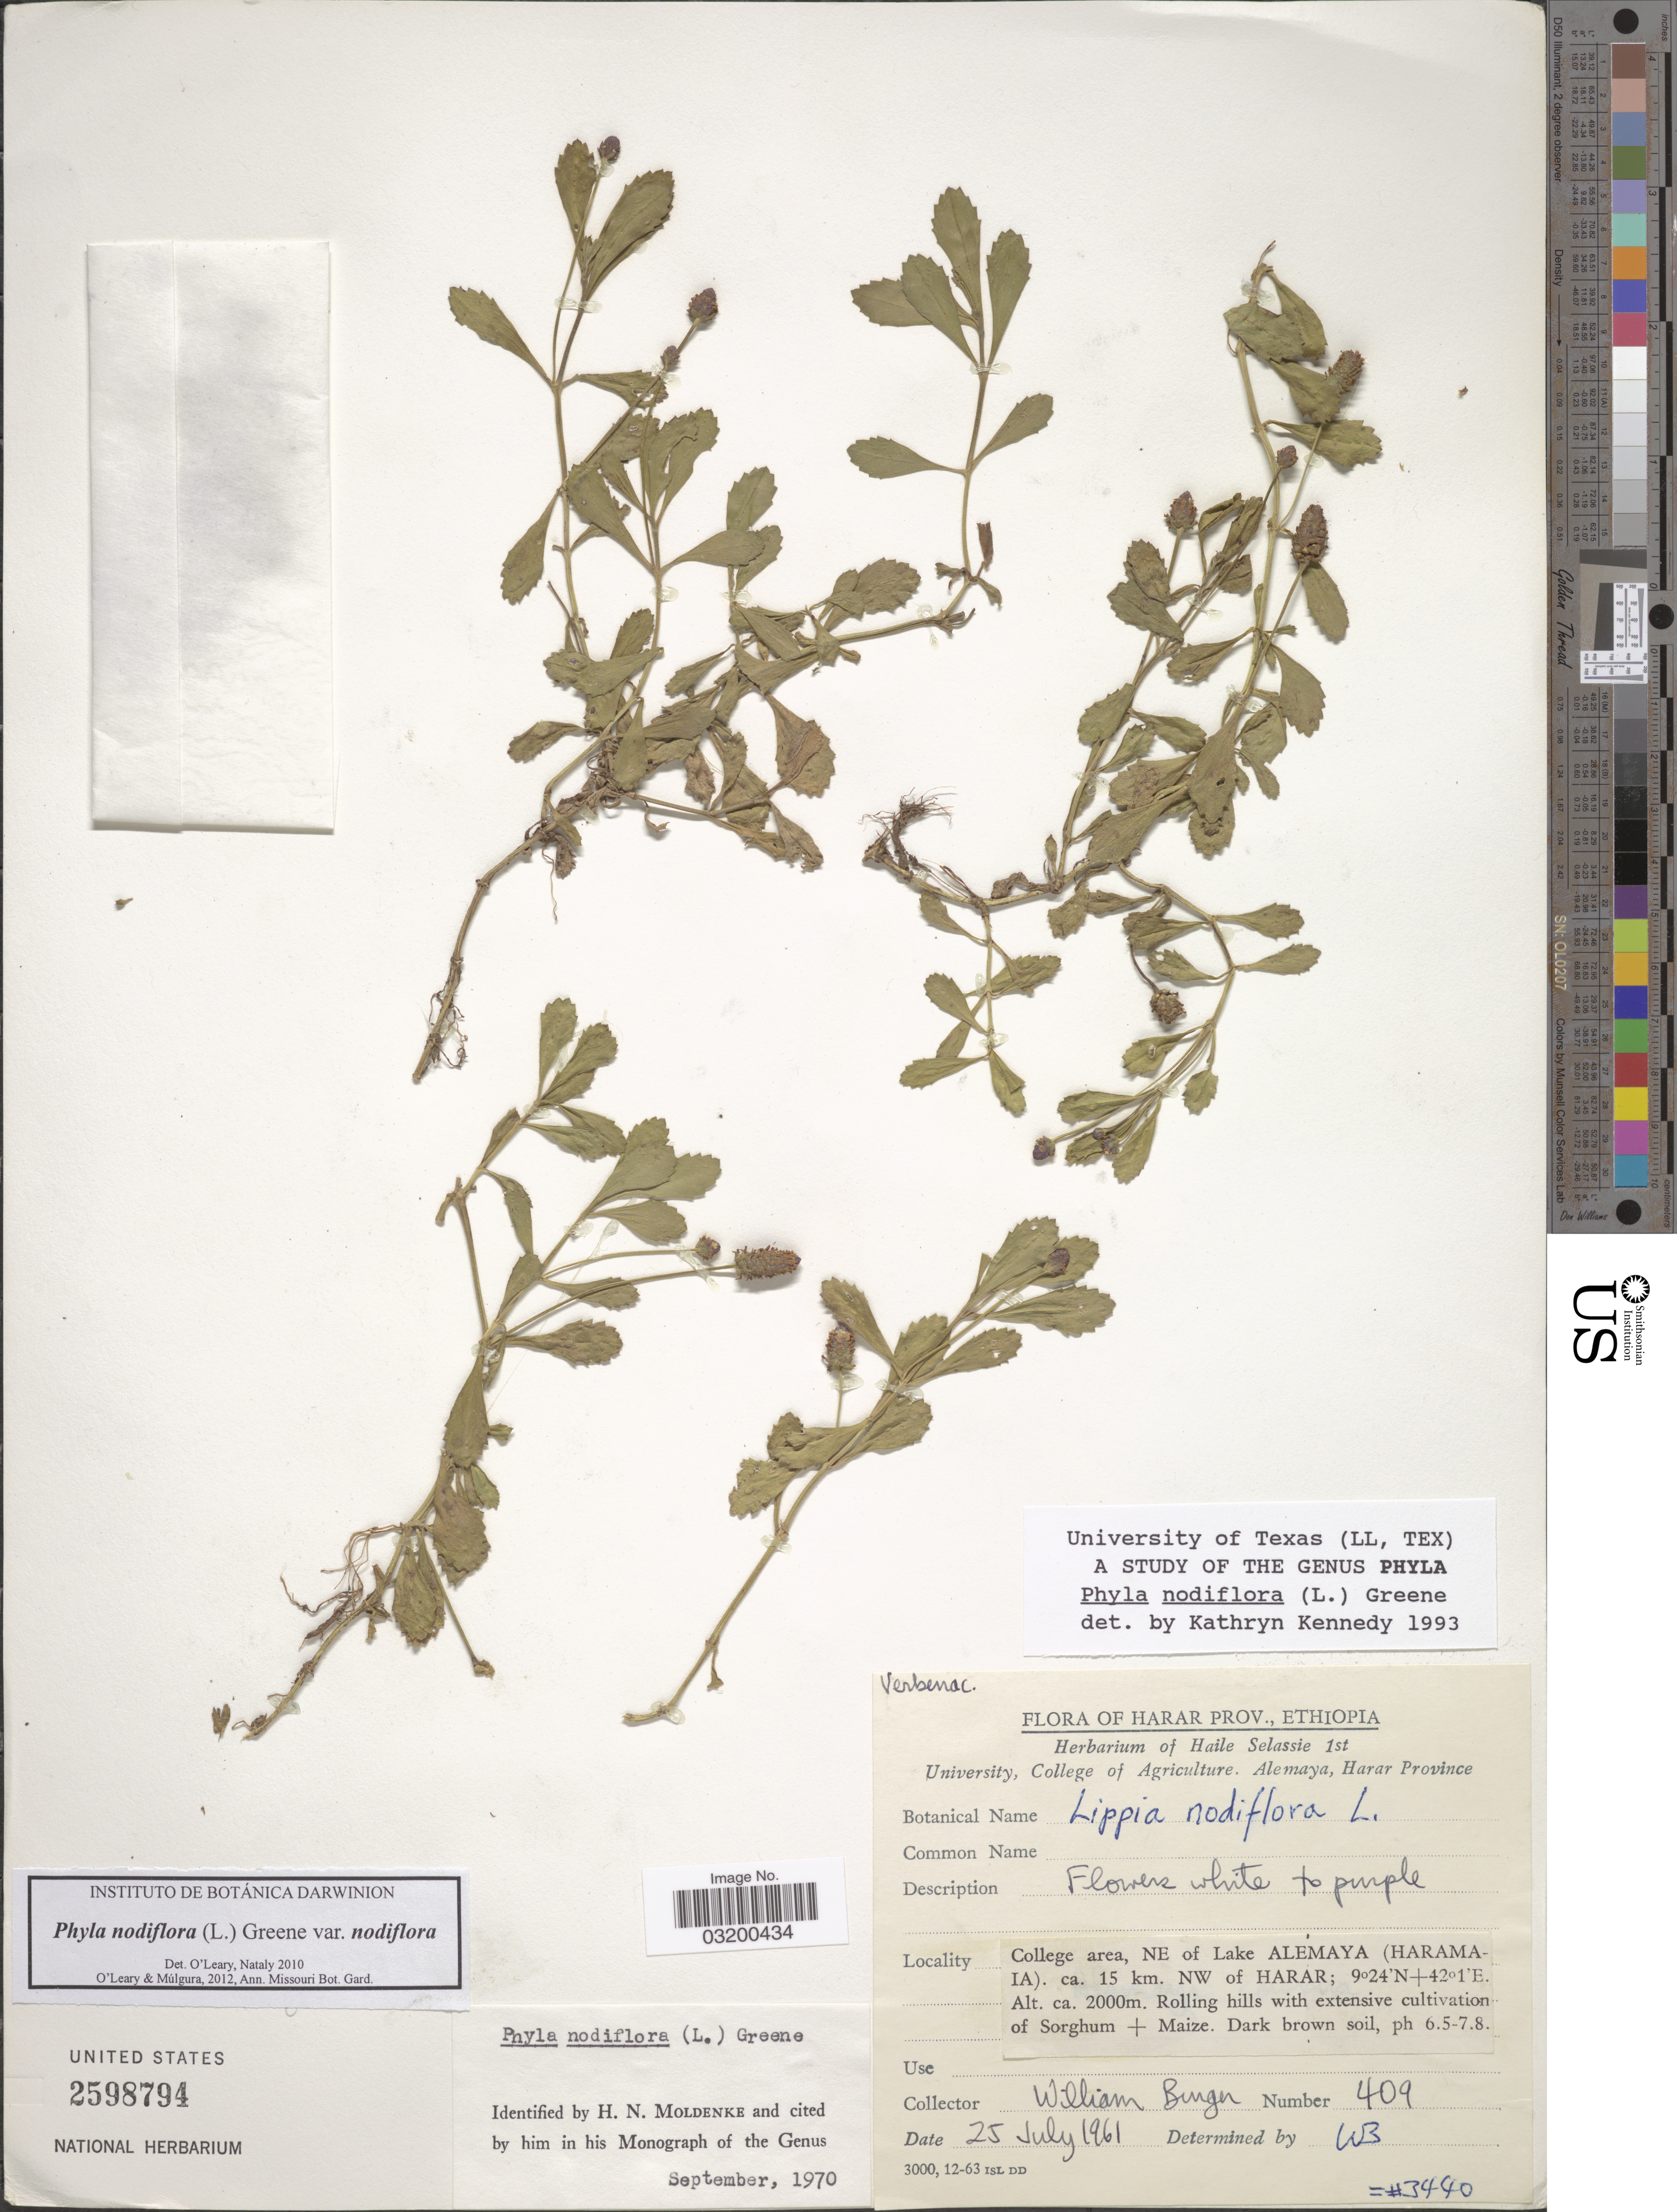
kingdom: Plantae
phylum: Tracheophyta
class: Magnoliopsida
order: Lamiales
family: Verbenaceae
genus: Phyla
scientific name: Phyla nodiflora var. nodiflora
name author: (L.) Greene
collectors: W. Burger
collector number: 409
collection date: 1961-07-25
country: Ethiopia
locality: Harar Prov. College area, NE of Lake Alemaya (Haramaia). Ca. 15 km. NW of Harar.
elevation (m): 2000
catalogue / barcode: US 2598794